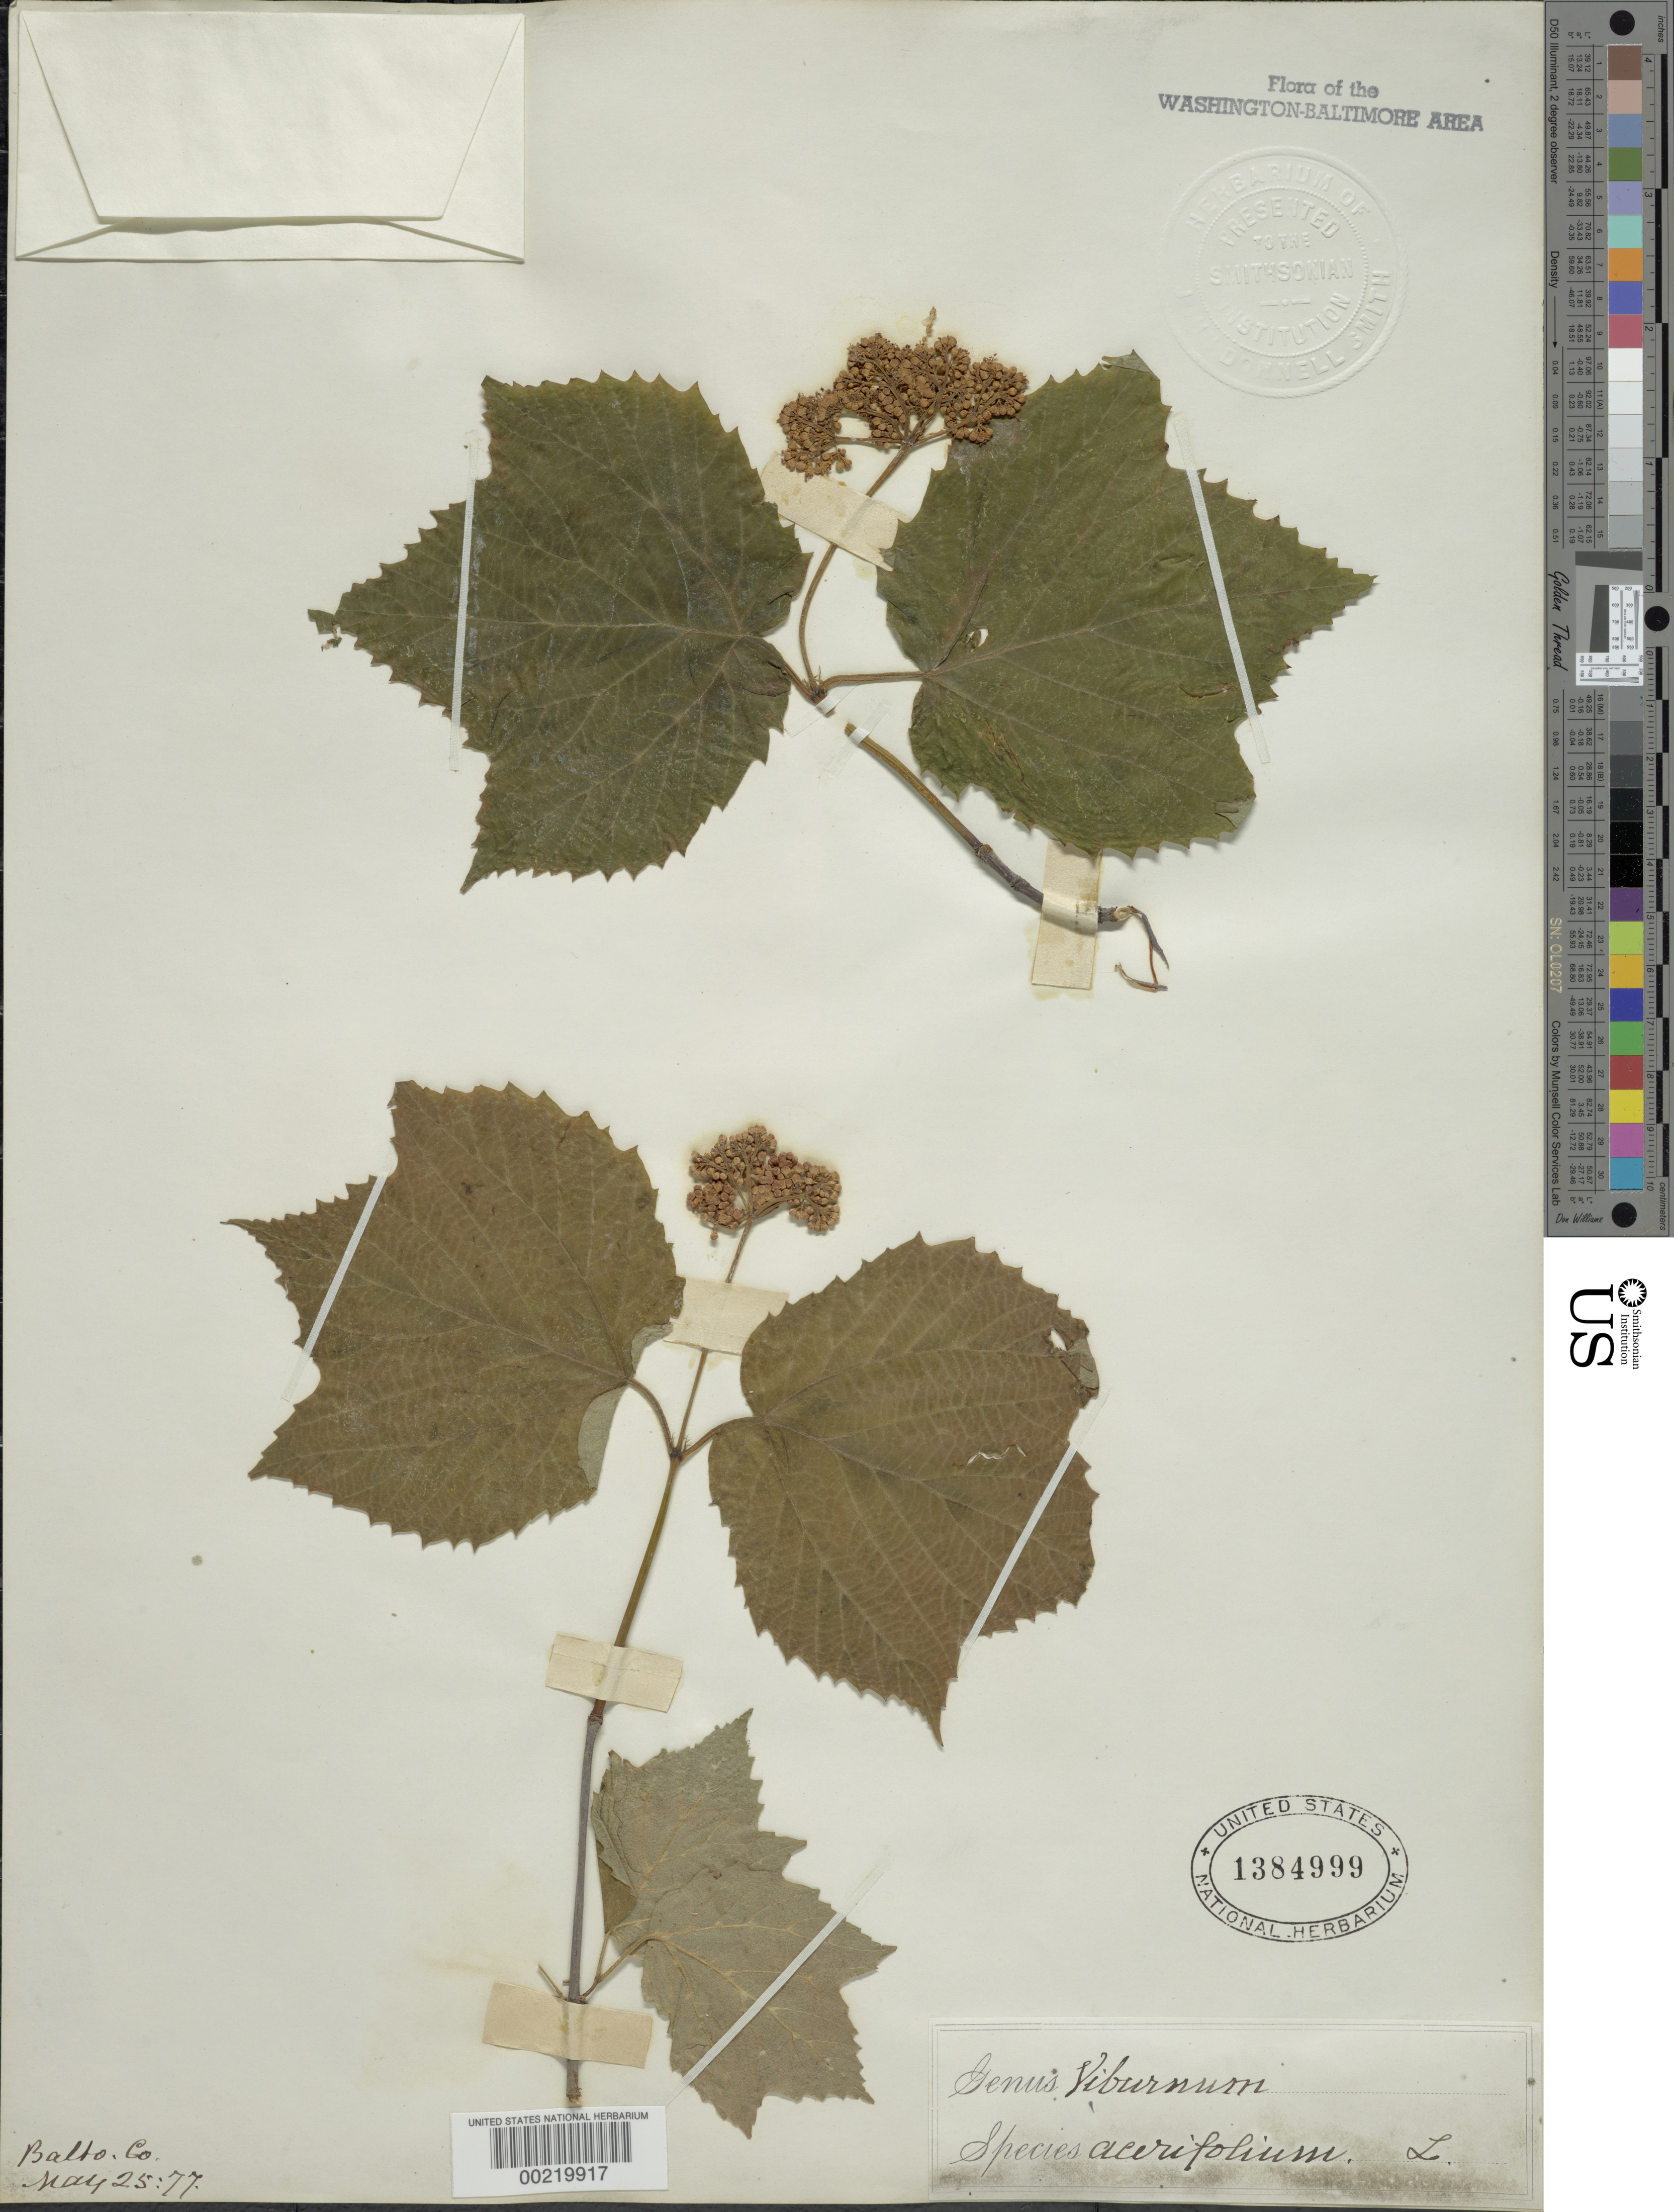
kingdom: Plantae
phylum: Tracheophyta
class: Magnoliopsida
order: Dipsacales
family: Viburnaceae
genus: Viburnum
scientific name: Viburnum acerifolium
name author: L.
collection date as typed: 25 May 1877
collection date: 1877-05-25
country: United States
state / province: Maryland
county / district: Baltimore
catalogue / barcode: US 1384999